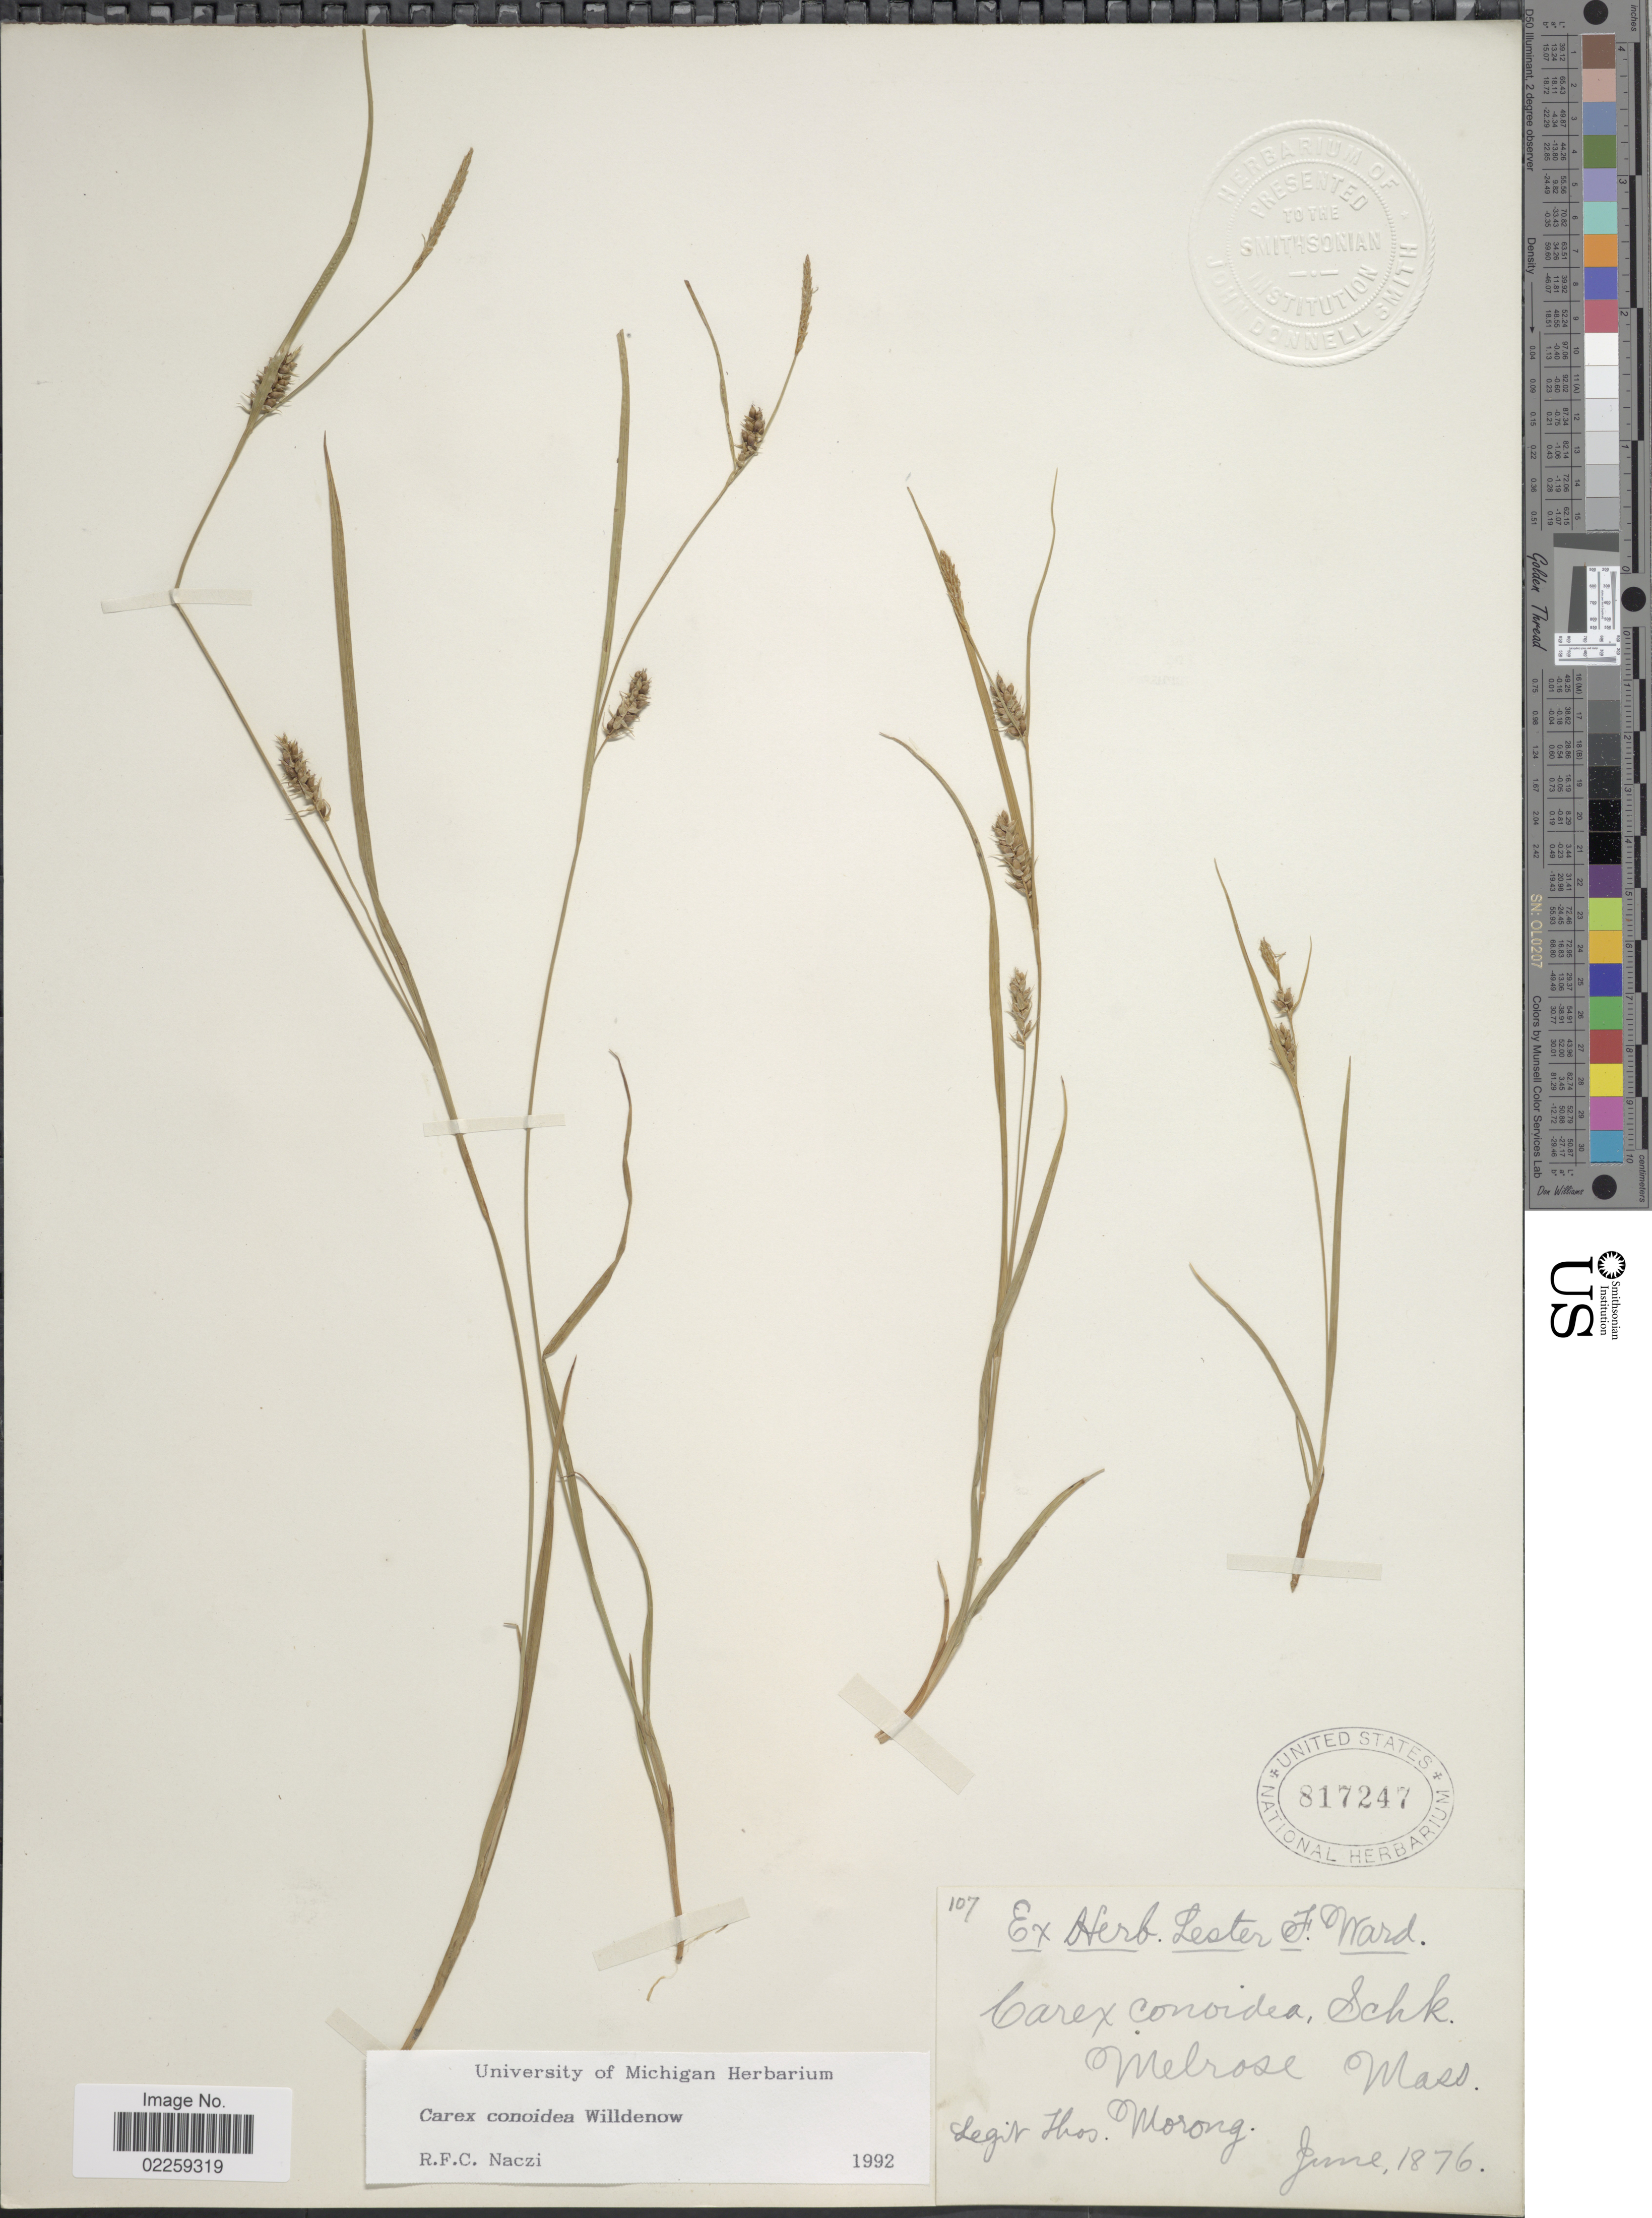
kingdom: Plantae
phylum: Tracheophyta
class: Liliopsida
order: Poales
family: Cyperaceae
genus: Carex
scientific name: Carex conoidea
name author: Willd.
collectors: ex herb. T. Morong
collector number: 107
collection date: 1876-06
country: United States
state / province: Massachusetts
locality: Melrose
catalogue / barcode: US 817247